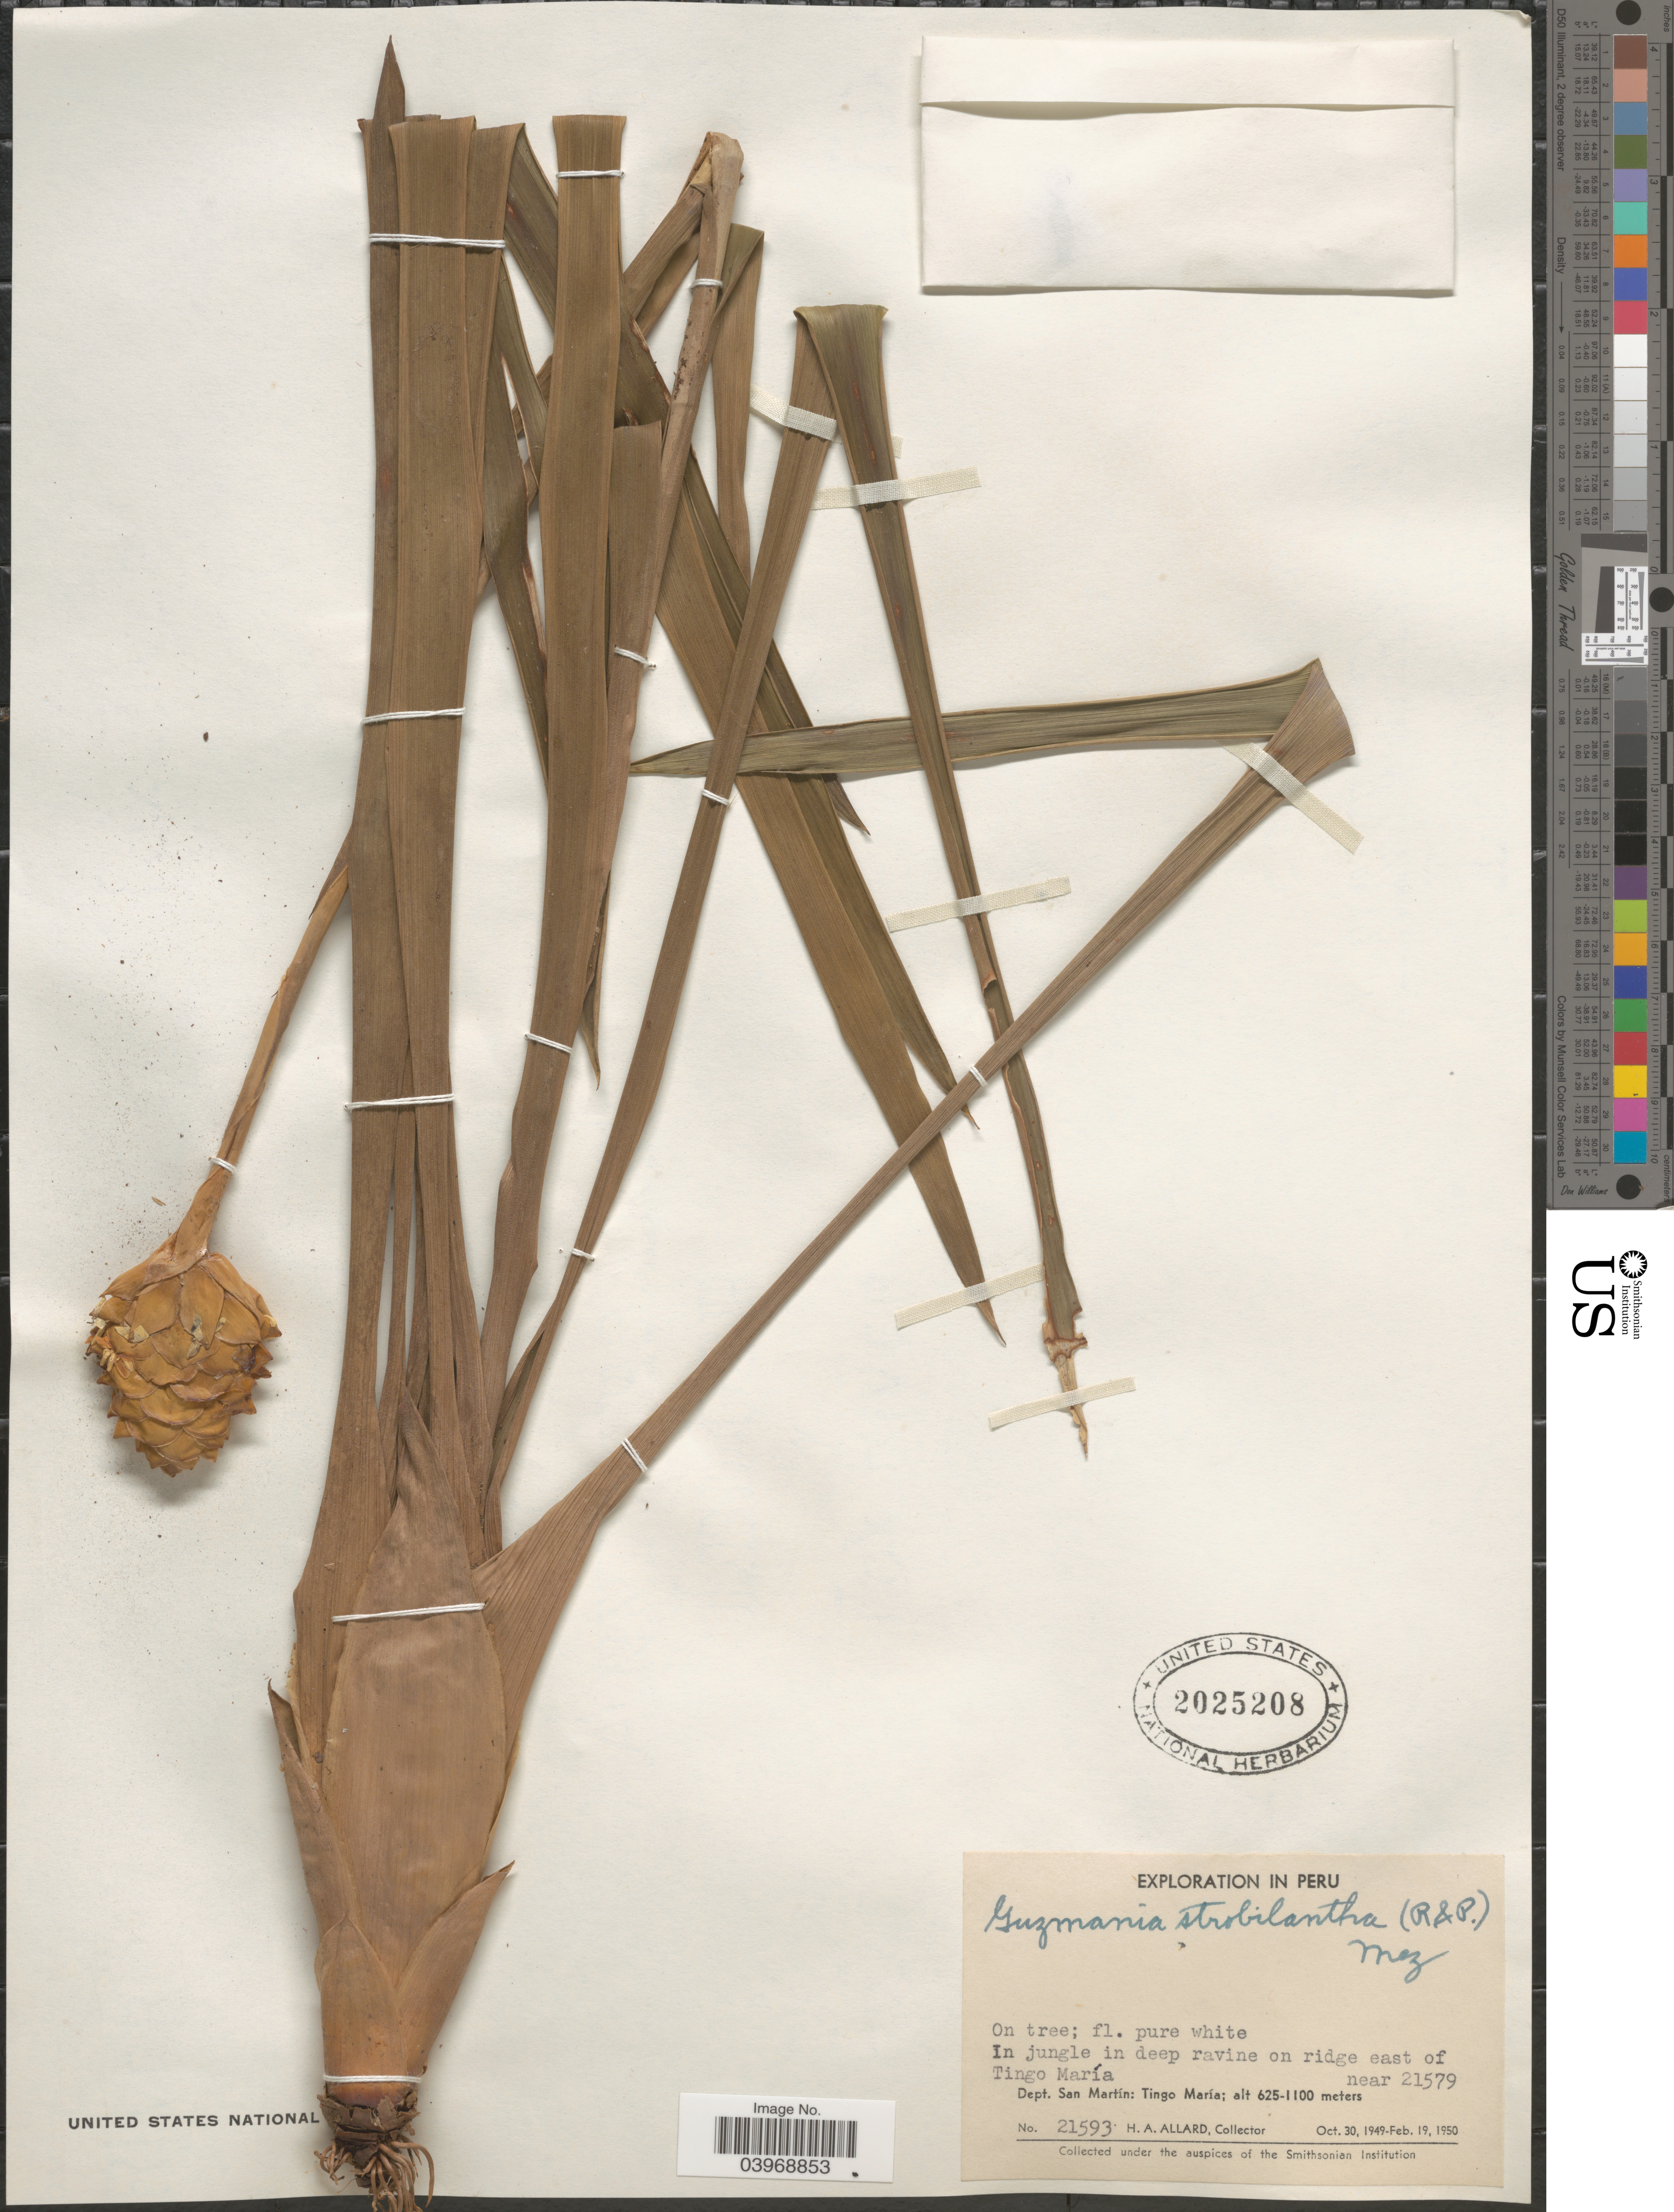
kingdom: Plantae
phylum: Tracheophyta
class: Liliopsida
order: Poales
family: Bromeliaceae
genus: Guzmania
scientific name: Guzmania strobilantha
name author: (Ruiz & Pav.) Mez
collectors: H. A. Allard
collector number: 21593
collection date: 1949-10-30/1950-02-19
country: Peru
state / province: San Martín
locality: In jungle in deep ravine on ridge east of Tingo María. Dept. San Martín: Tingo María.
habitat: in jungle in deep ravine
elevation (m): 625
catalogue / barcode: US 2025208